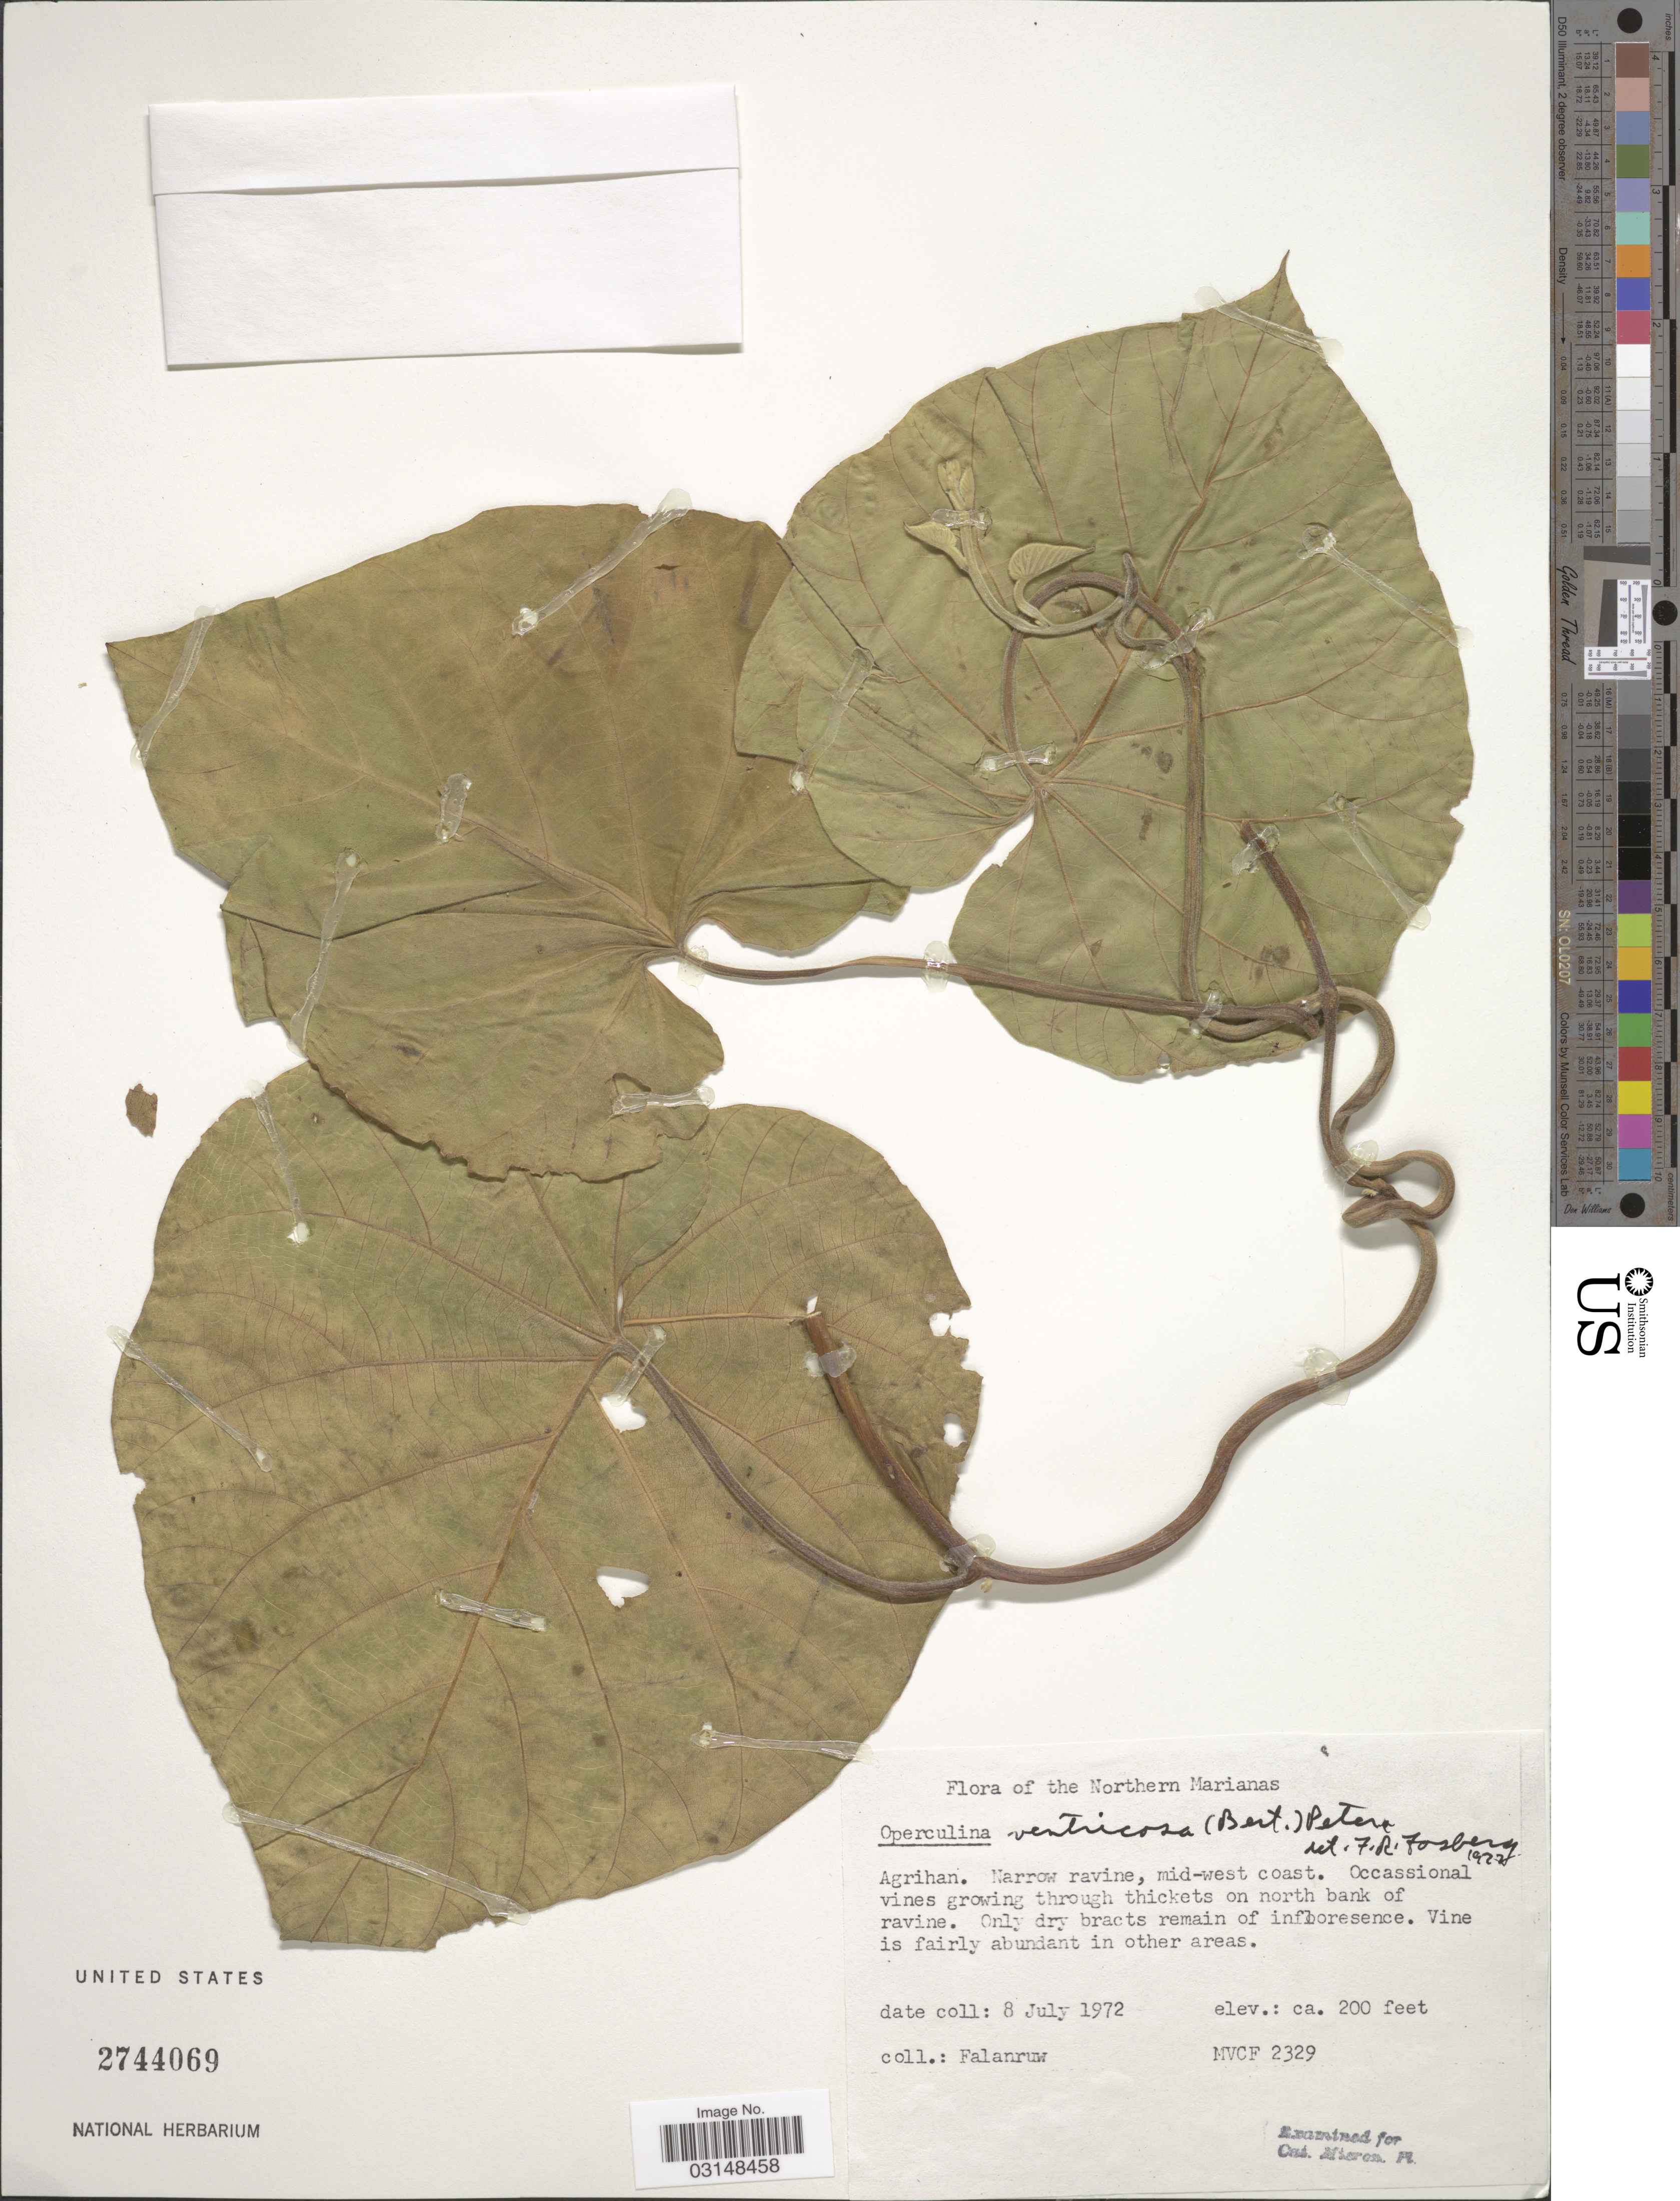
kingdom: Plantae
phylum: Tracheophyta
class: Magnoliopsida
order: Solanales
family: Convolvulaceae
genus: Operculina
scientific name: Operculina ventricosa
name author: (Aubl.) Barb. Rodr.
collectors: Falanruw, --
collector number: MVCF2329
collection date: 1972-07-08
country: Northern Mariana Islands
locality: The Northern Marianas, Agrihan. Narrow ravine, mid-west coast. Occasional vines growing through thickets on north bank of ravine.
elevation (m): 61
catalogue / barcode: US 2744069